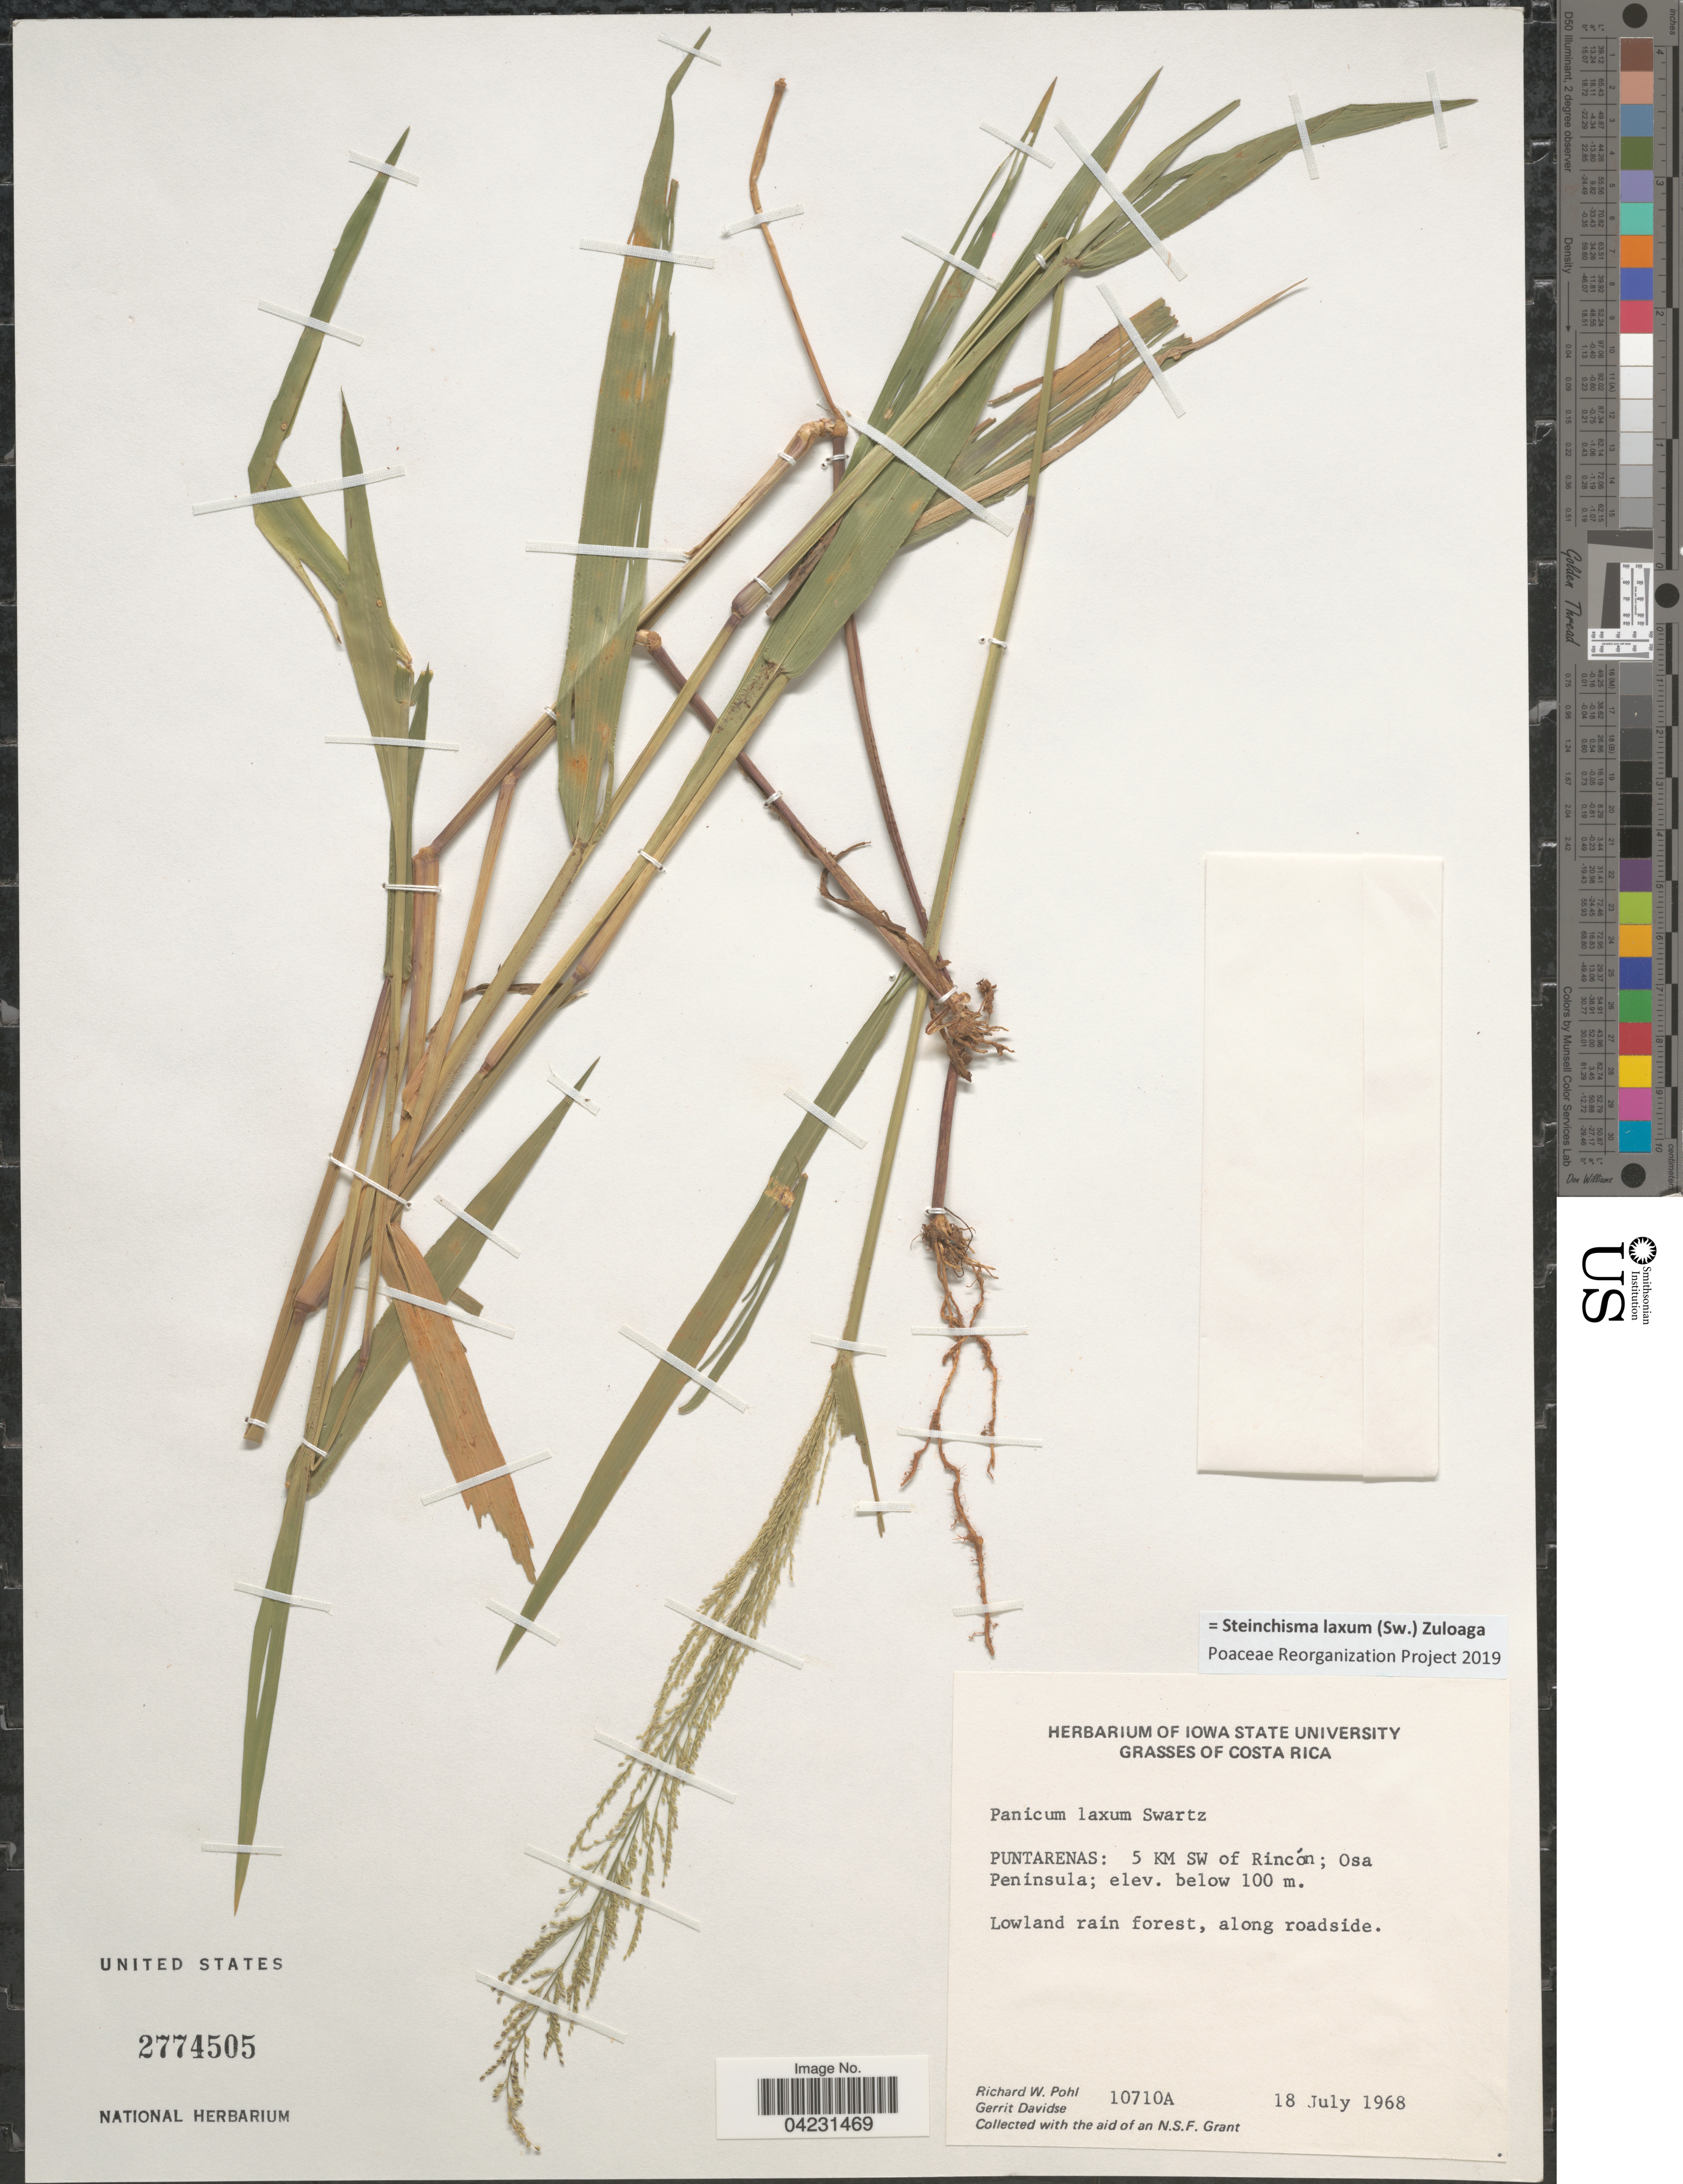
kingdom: Plantae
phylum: Tracheophyta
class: Liliopsida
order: Poales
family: Poaceae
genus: Steinchisma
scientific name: Steinchisma laxum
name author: (Sw.) Zuloaga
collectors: R. W. Pohl & G. Davidse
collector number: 10710A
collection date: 1968-07-18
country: Costa Rica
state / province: Puntarenas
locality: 5 KM SW of Rincón; Osa Peninsula.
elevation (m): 100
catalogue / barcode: US 2774505